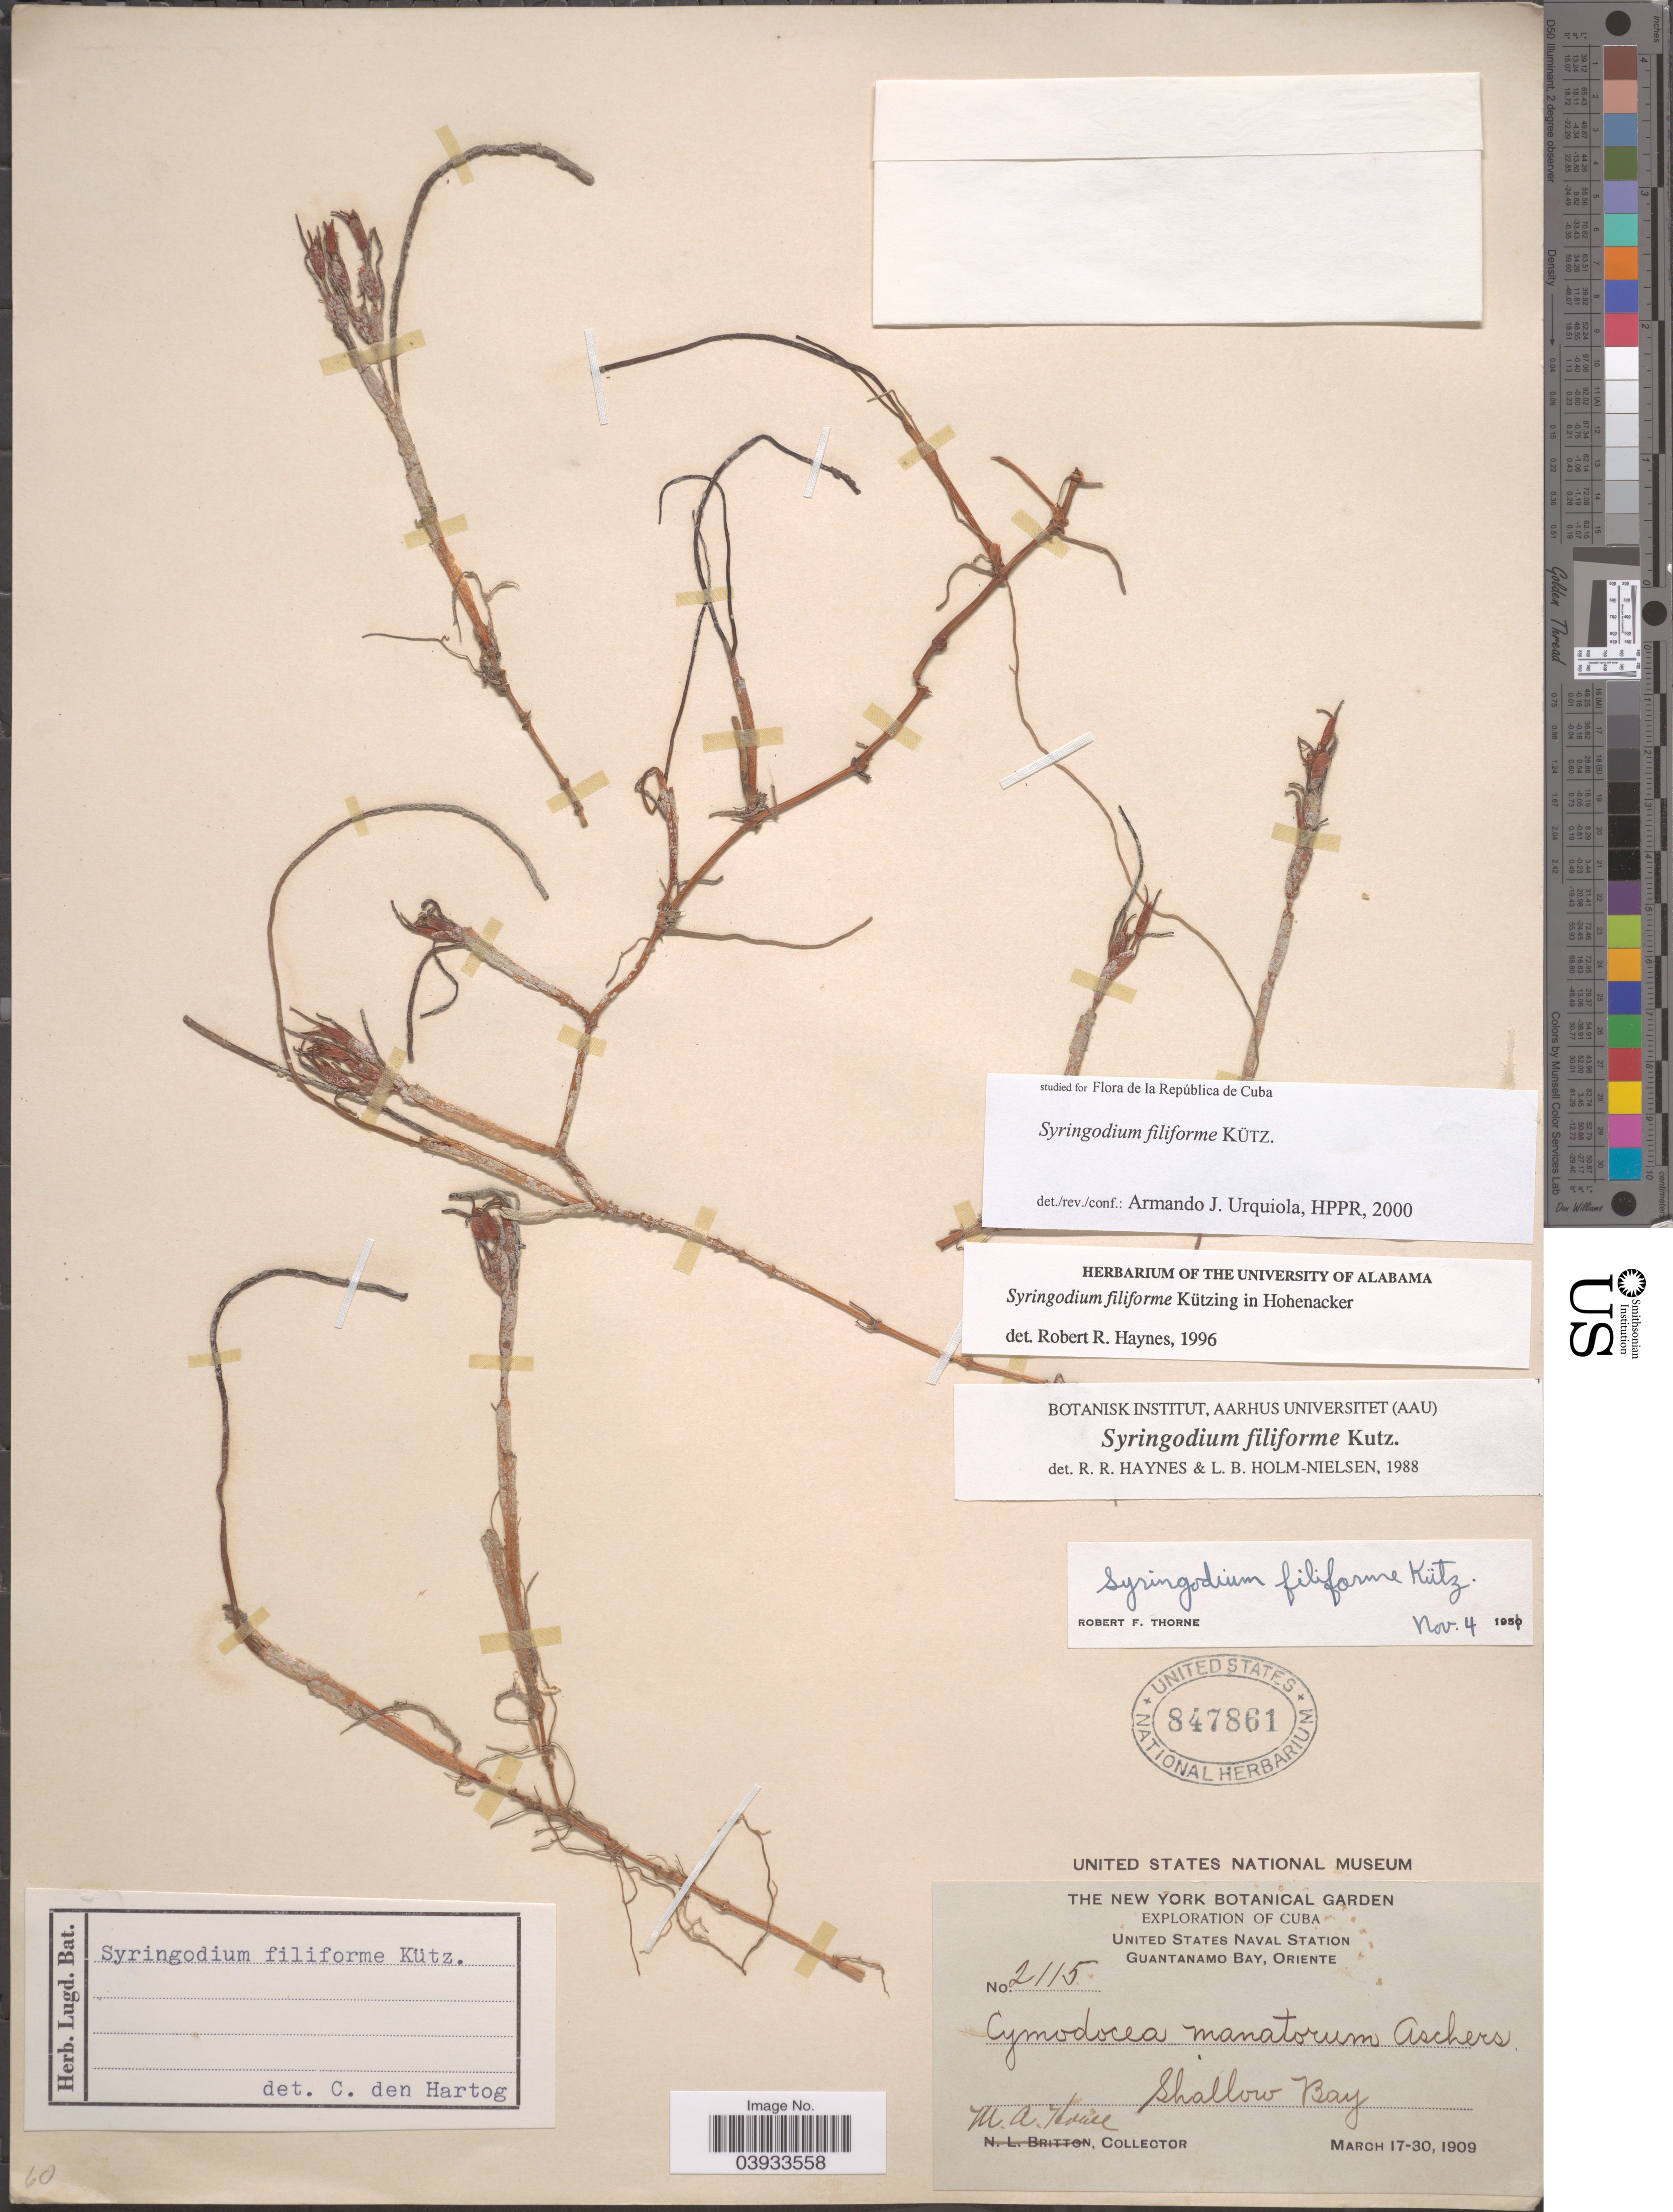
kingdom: Plantae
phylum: Tracheophyta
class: Liliopsida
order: Alismatales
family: Cymodoceaceae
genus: Syringodium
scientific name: Syringodium filiforme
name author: Kütz.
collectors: M. A. Howe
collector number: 2115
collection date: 1909-03-17/1909-03-30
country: Cuba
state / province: Oriente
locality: Unites States Naval Station. Guantanamo Bay. Shallow Bay.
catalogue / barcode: US 847861